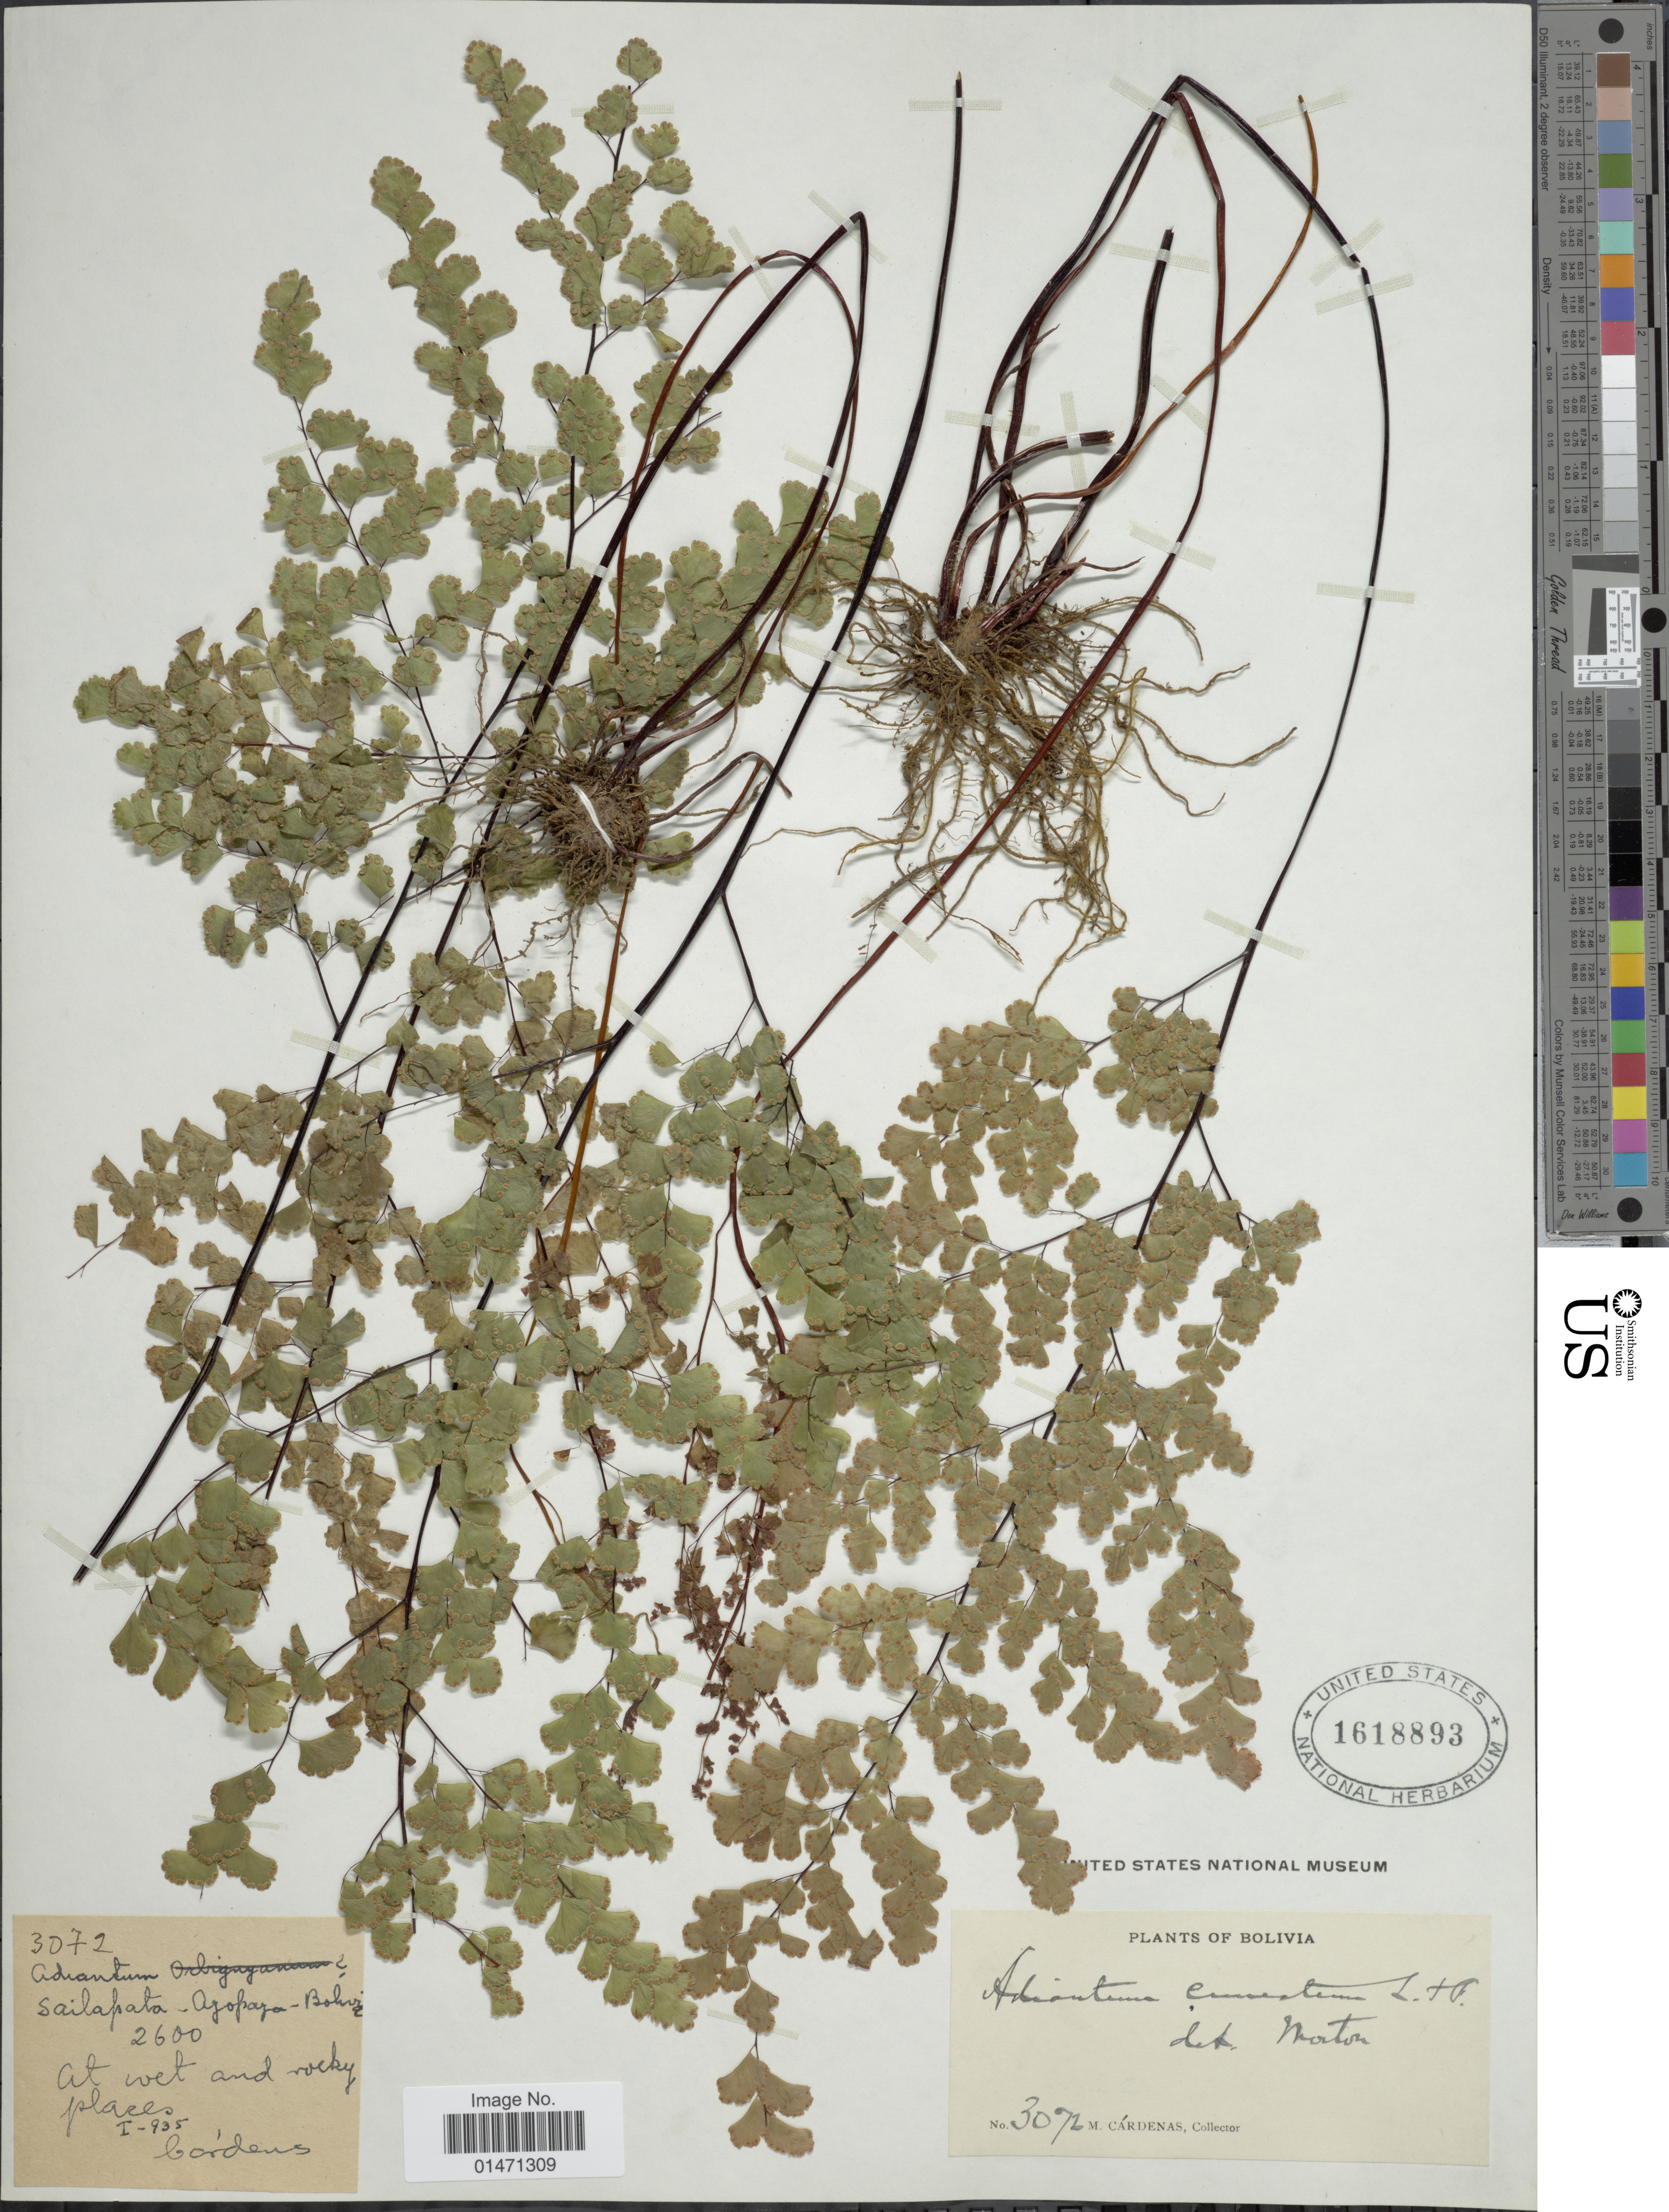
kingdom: Plantae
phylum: Tracheophyta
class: Polypodiopsida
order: Polypodiales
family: Pteridaceae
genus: Adiantum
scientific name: Adiantum raddianum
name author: C. Presl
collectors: M. Cárdenas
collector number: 3072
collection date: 1935-01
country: Bolivia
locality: Plants of Bolivia, at wet and rocky places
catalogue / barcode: US 1618893